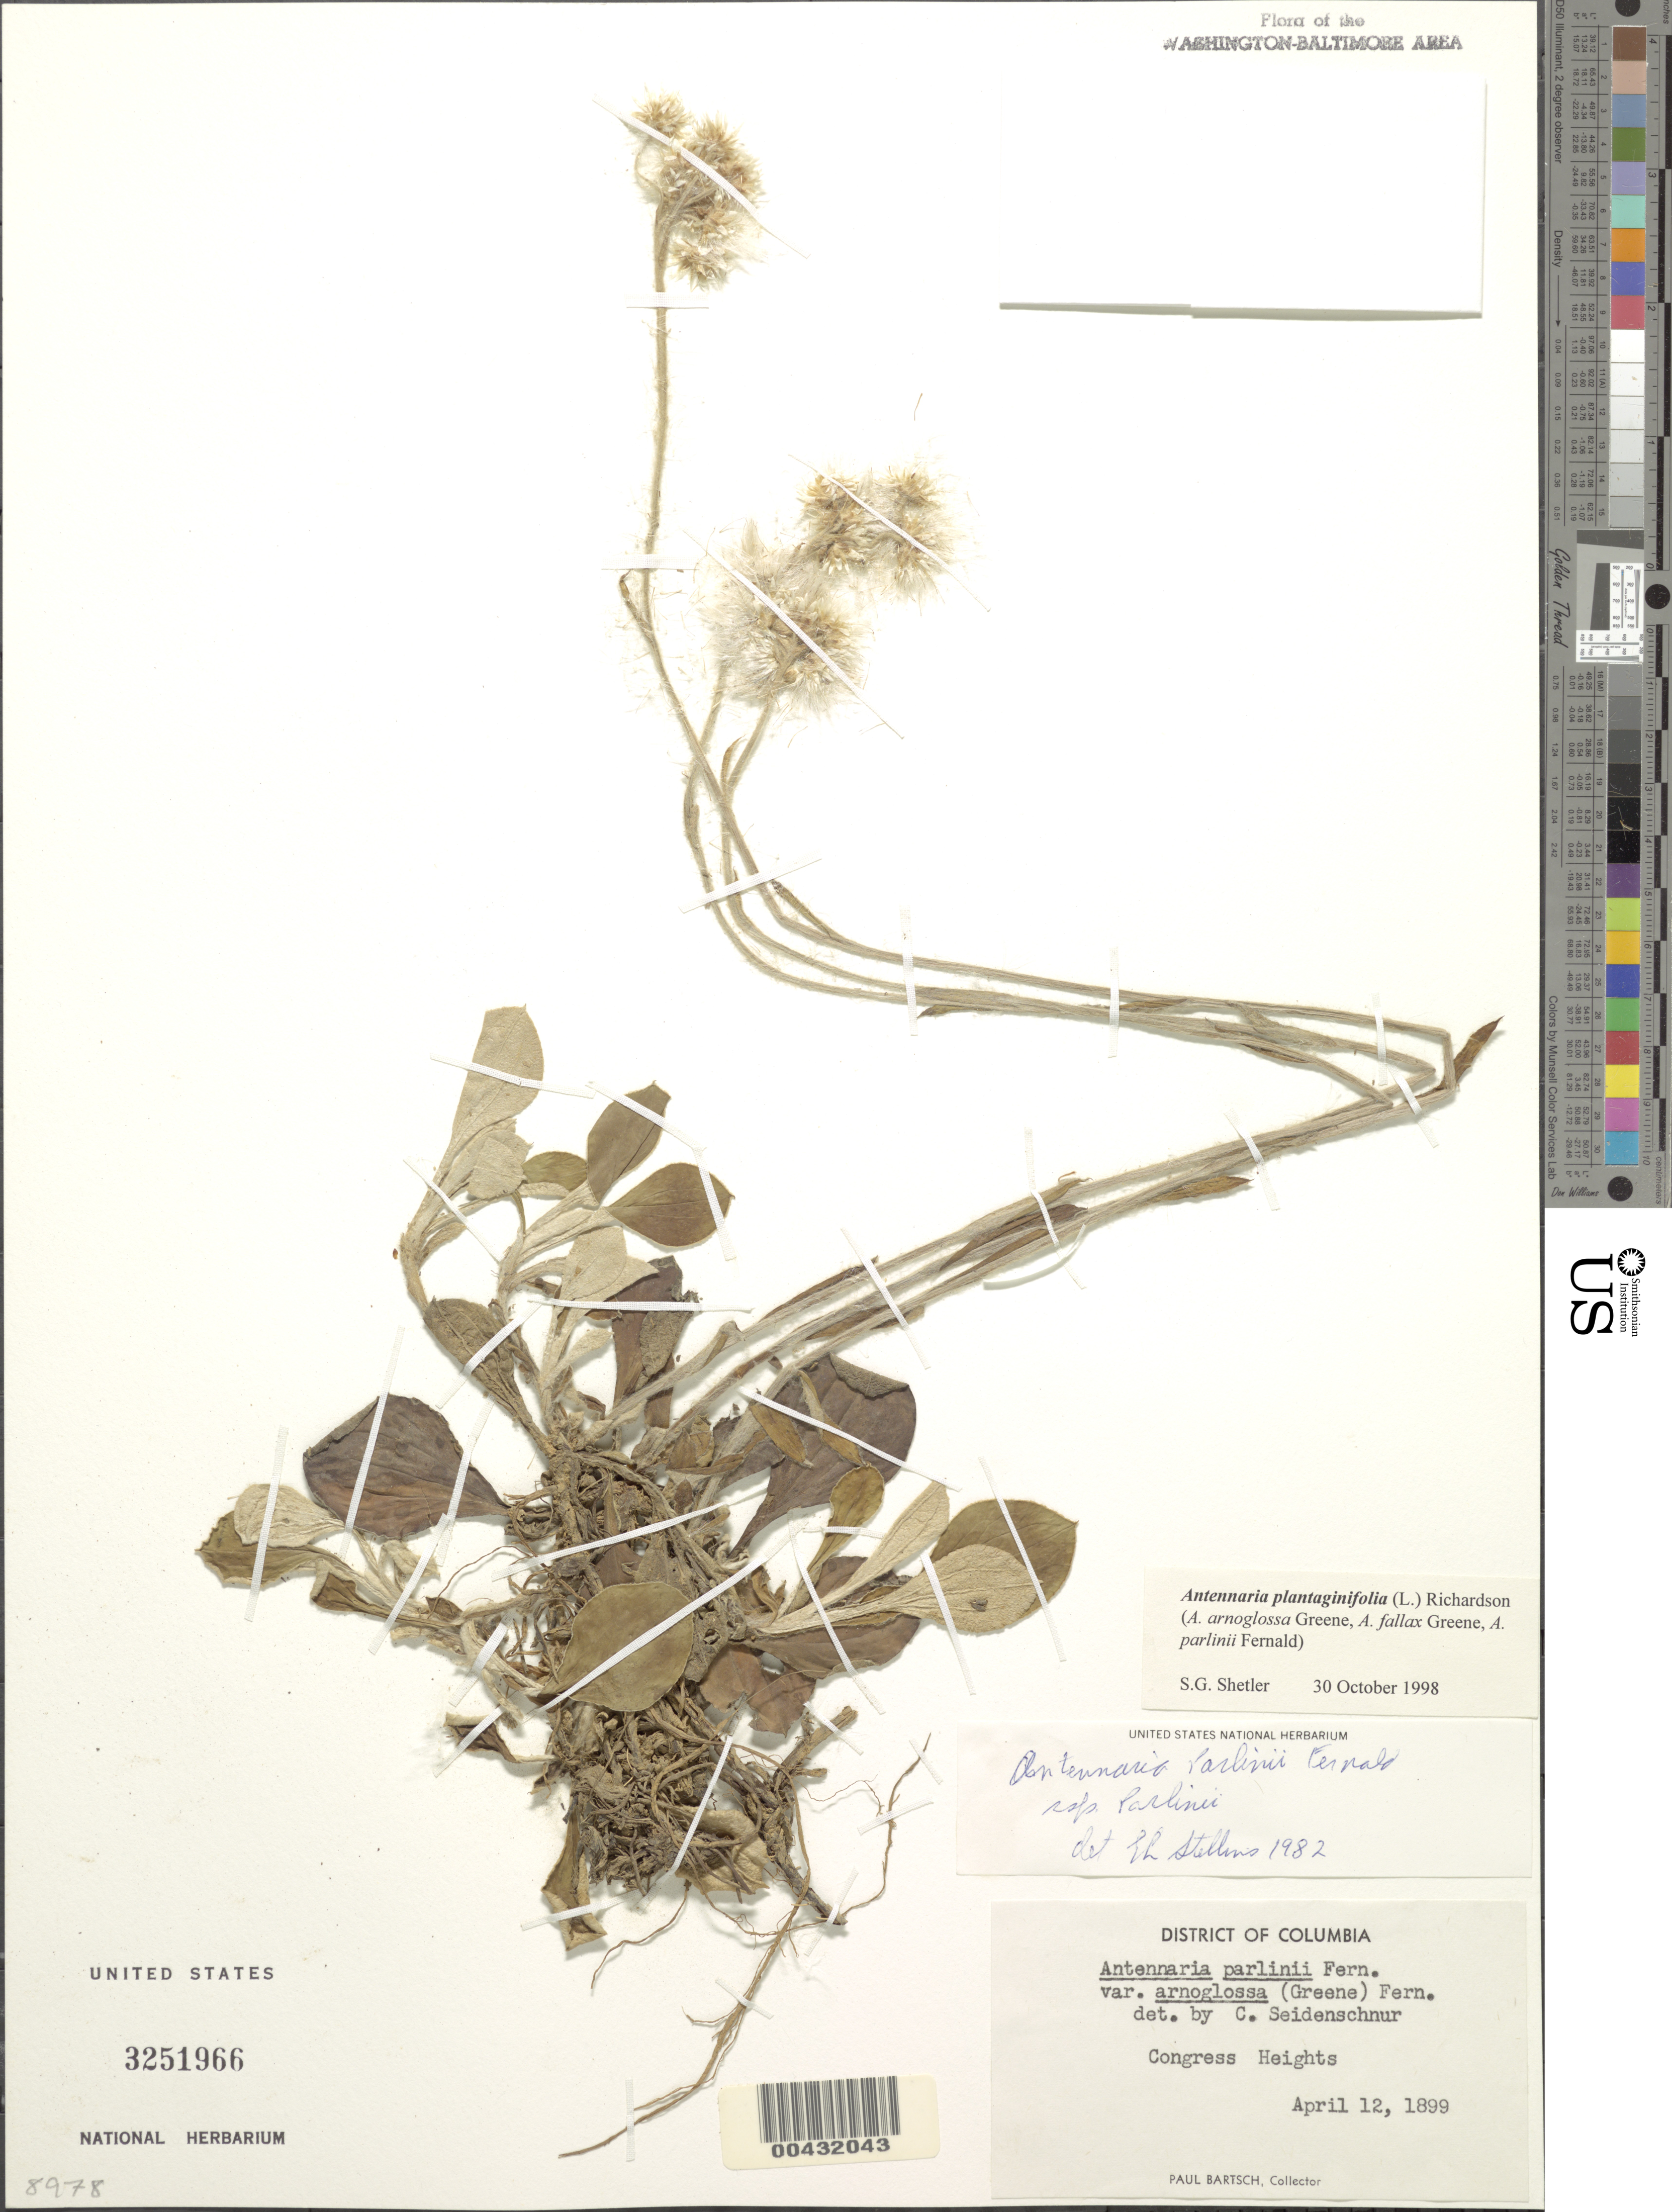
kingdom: Plantae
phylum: Tracheophyta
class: Magnoliopsida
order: Asterales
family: Asteraceae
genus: Antennaria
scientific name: Antennaria plantaginifolia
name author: (L.) Richardson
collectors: P. Bartsch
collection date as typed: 12 Apr 1899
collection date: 1899-04-12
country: United States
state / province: District of Columbia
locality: Congress Heights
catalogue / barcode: US 3251966